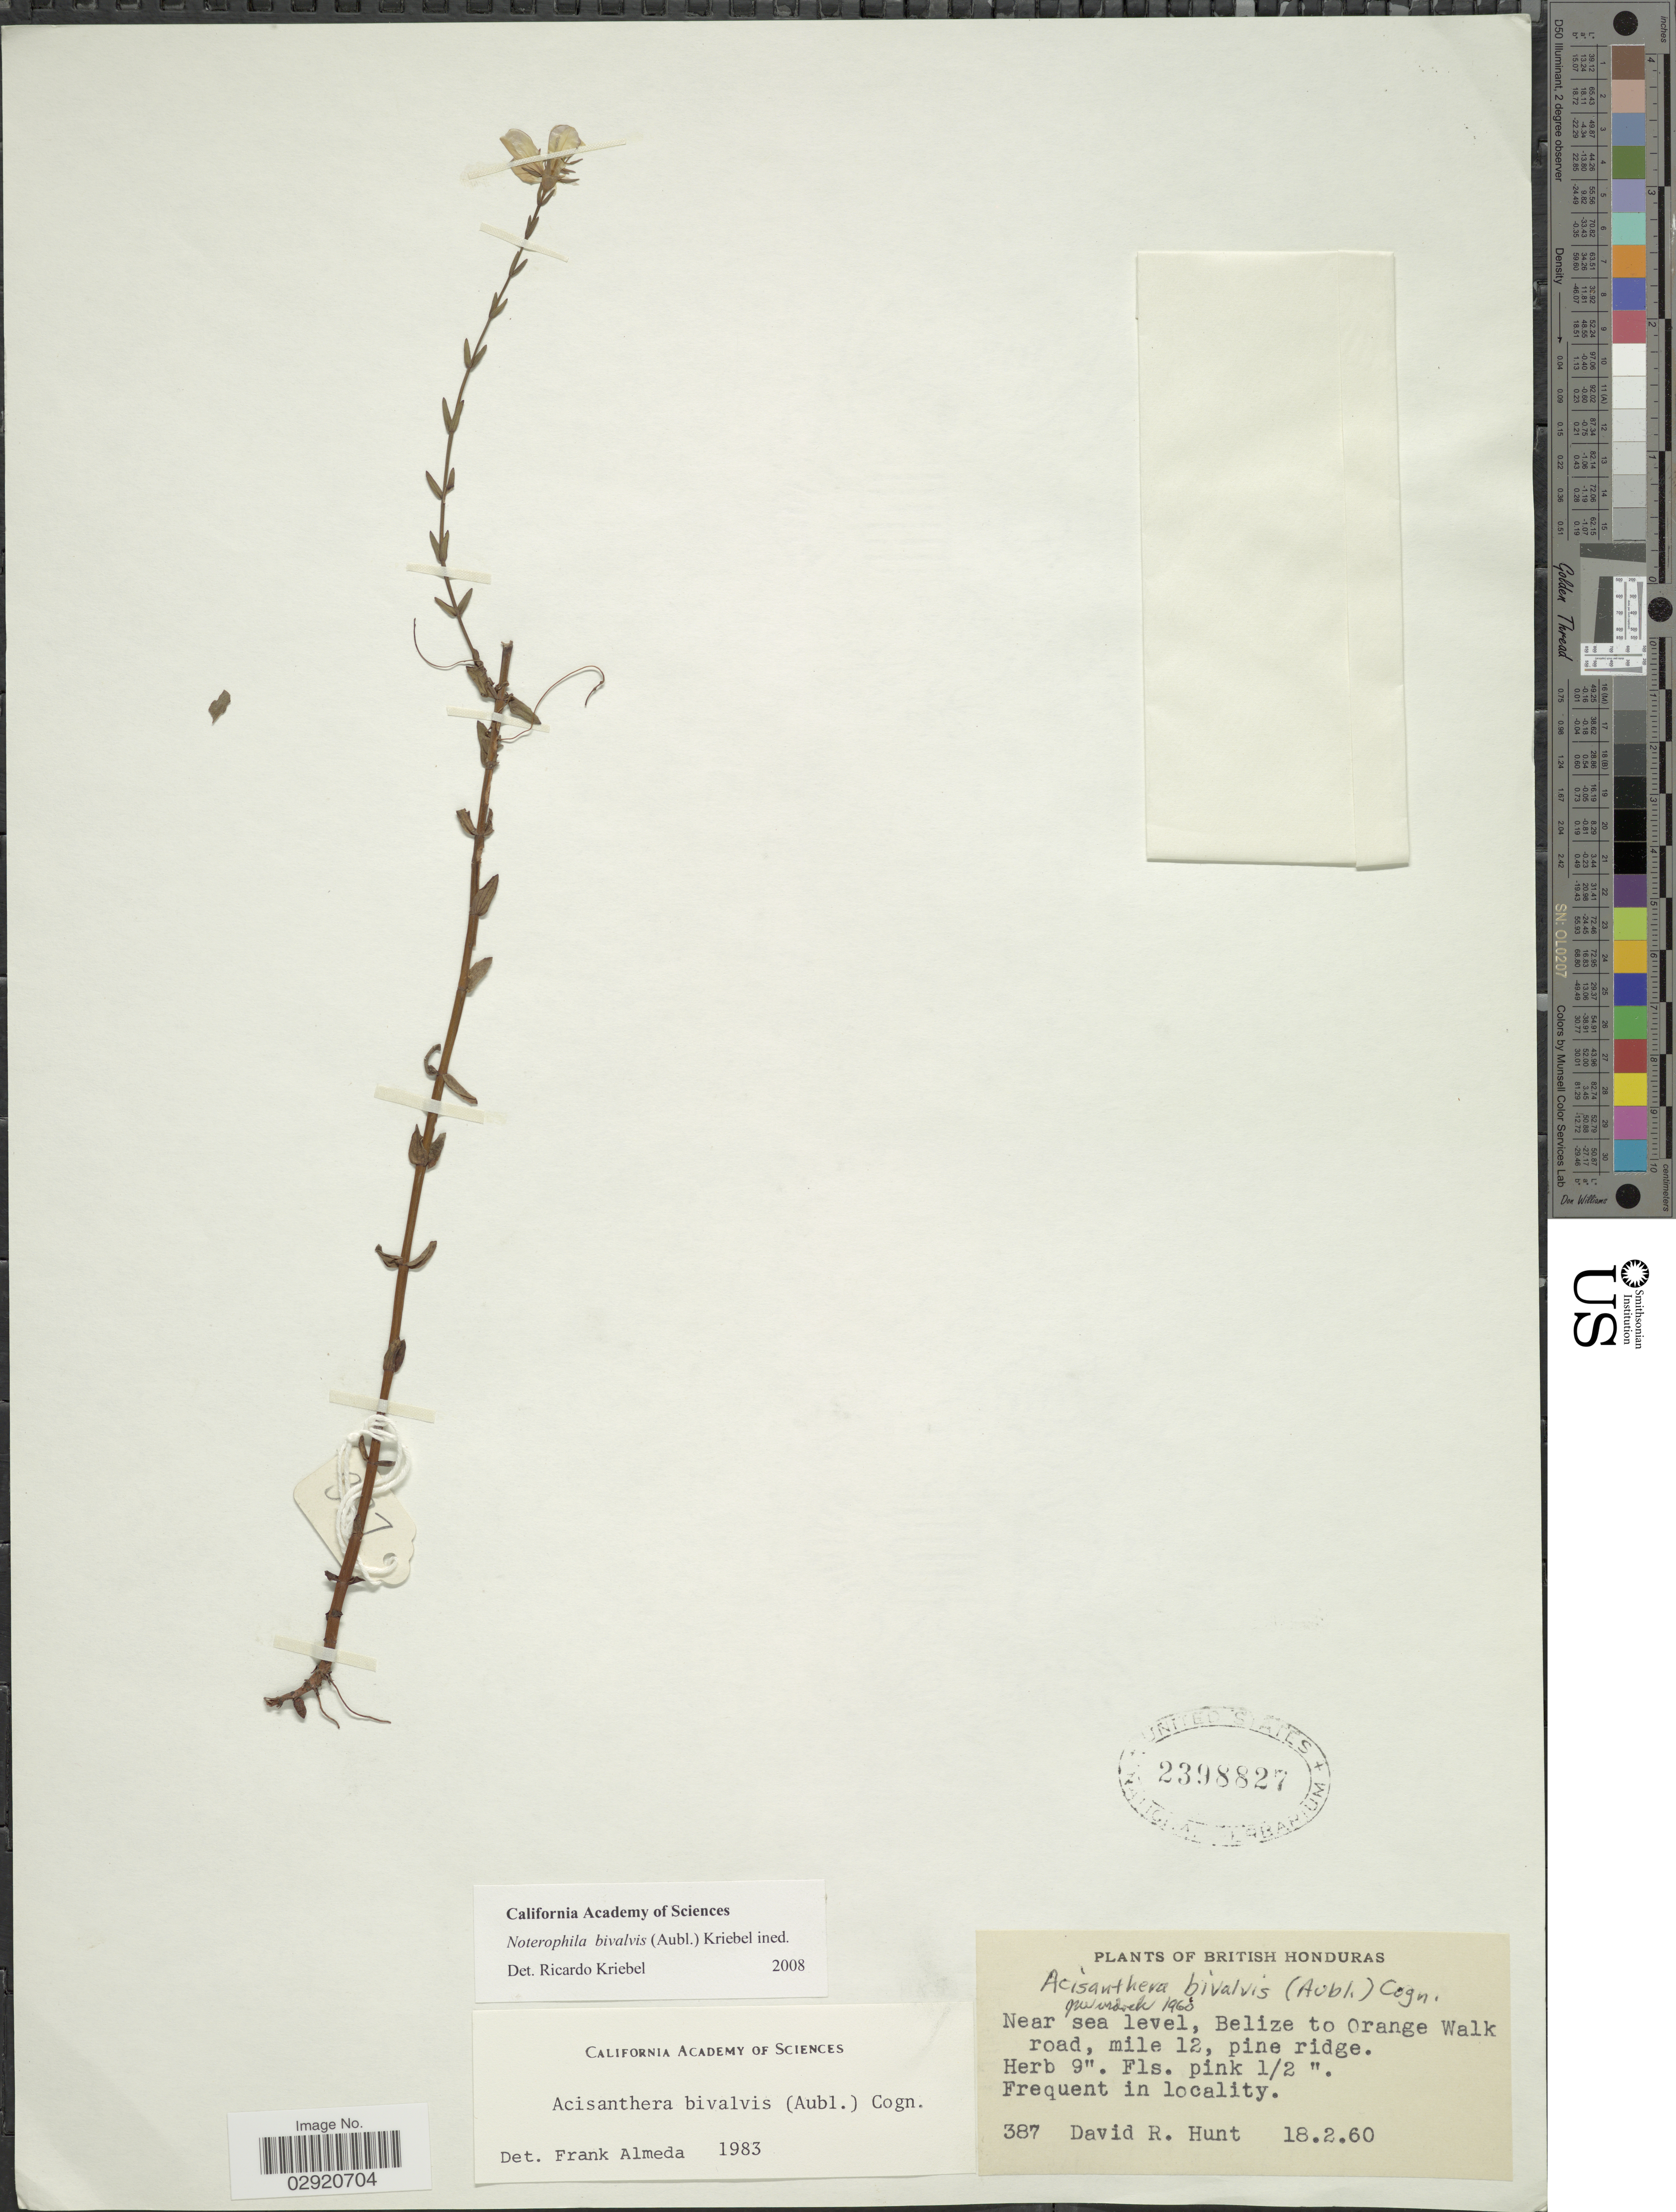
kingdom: Plantae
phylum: Tracheophyta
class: Magnoliopsida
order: Myrtales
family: Melastomataceae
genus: Noterophila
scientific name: Noterophila bivalvis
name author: (Aubl.) Kriebel & M.J. Rocha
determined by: Nunes da Silva, Diego, (RB), Jardim Botanico do Rio de Janeiro - Herbario (BRAZIL)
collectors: D. Hunt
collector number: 387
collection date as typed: Transcribed d/m/y: 18/2/60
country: Belize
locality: British Honduras. Belize to Orange Walk road, mile 12, pine ridge.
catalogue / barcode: US 2398827